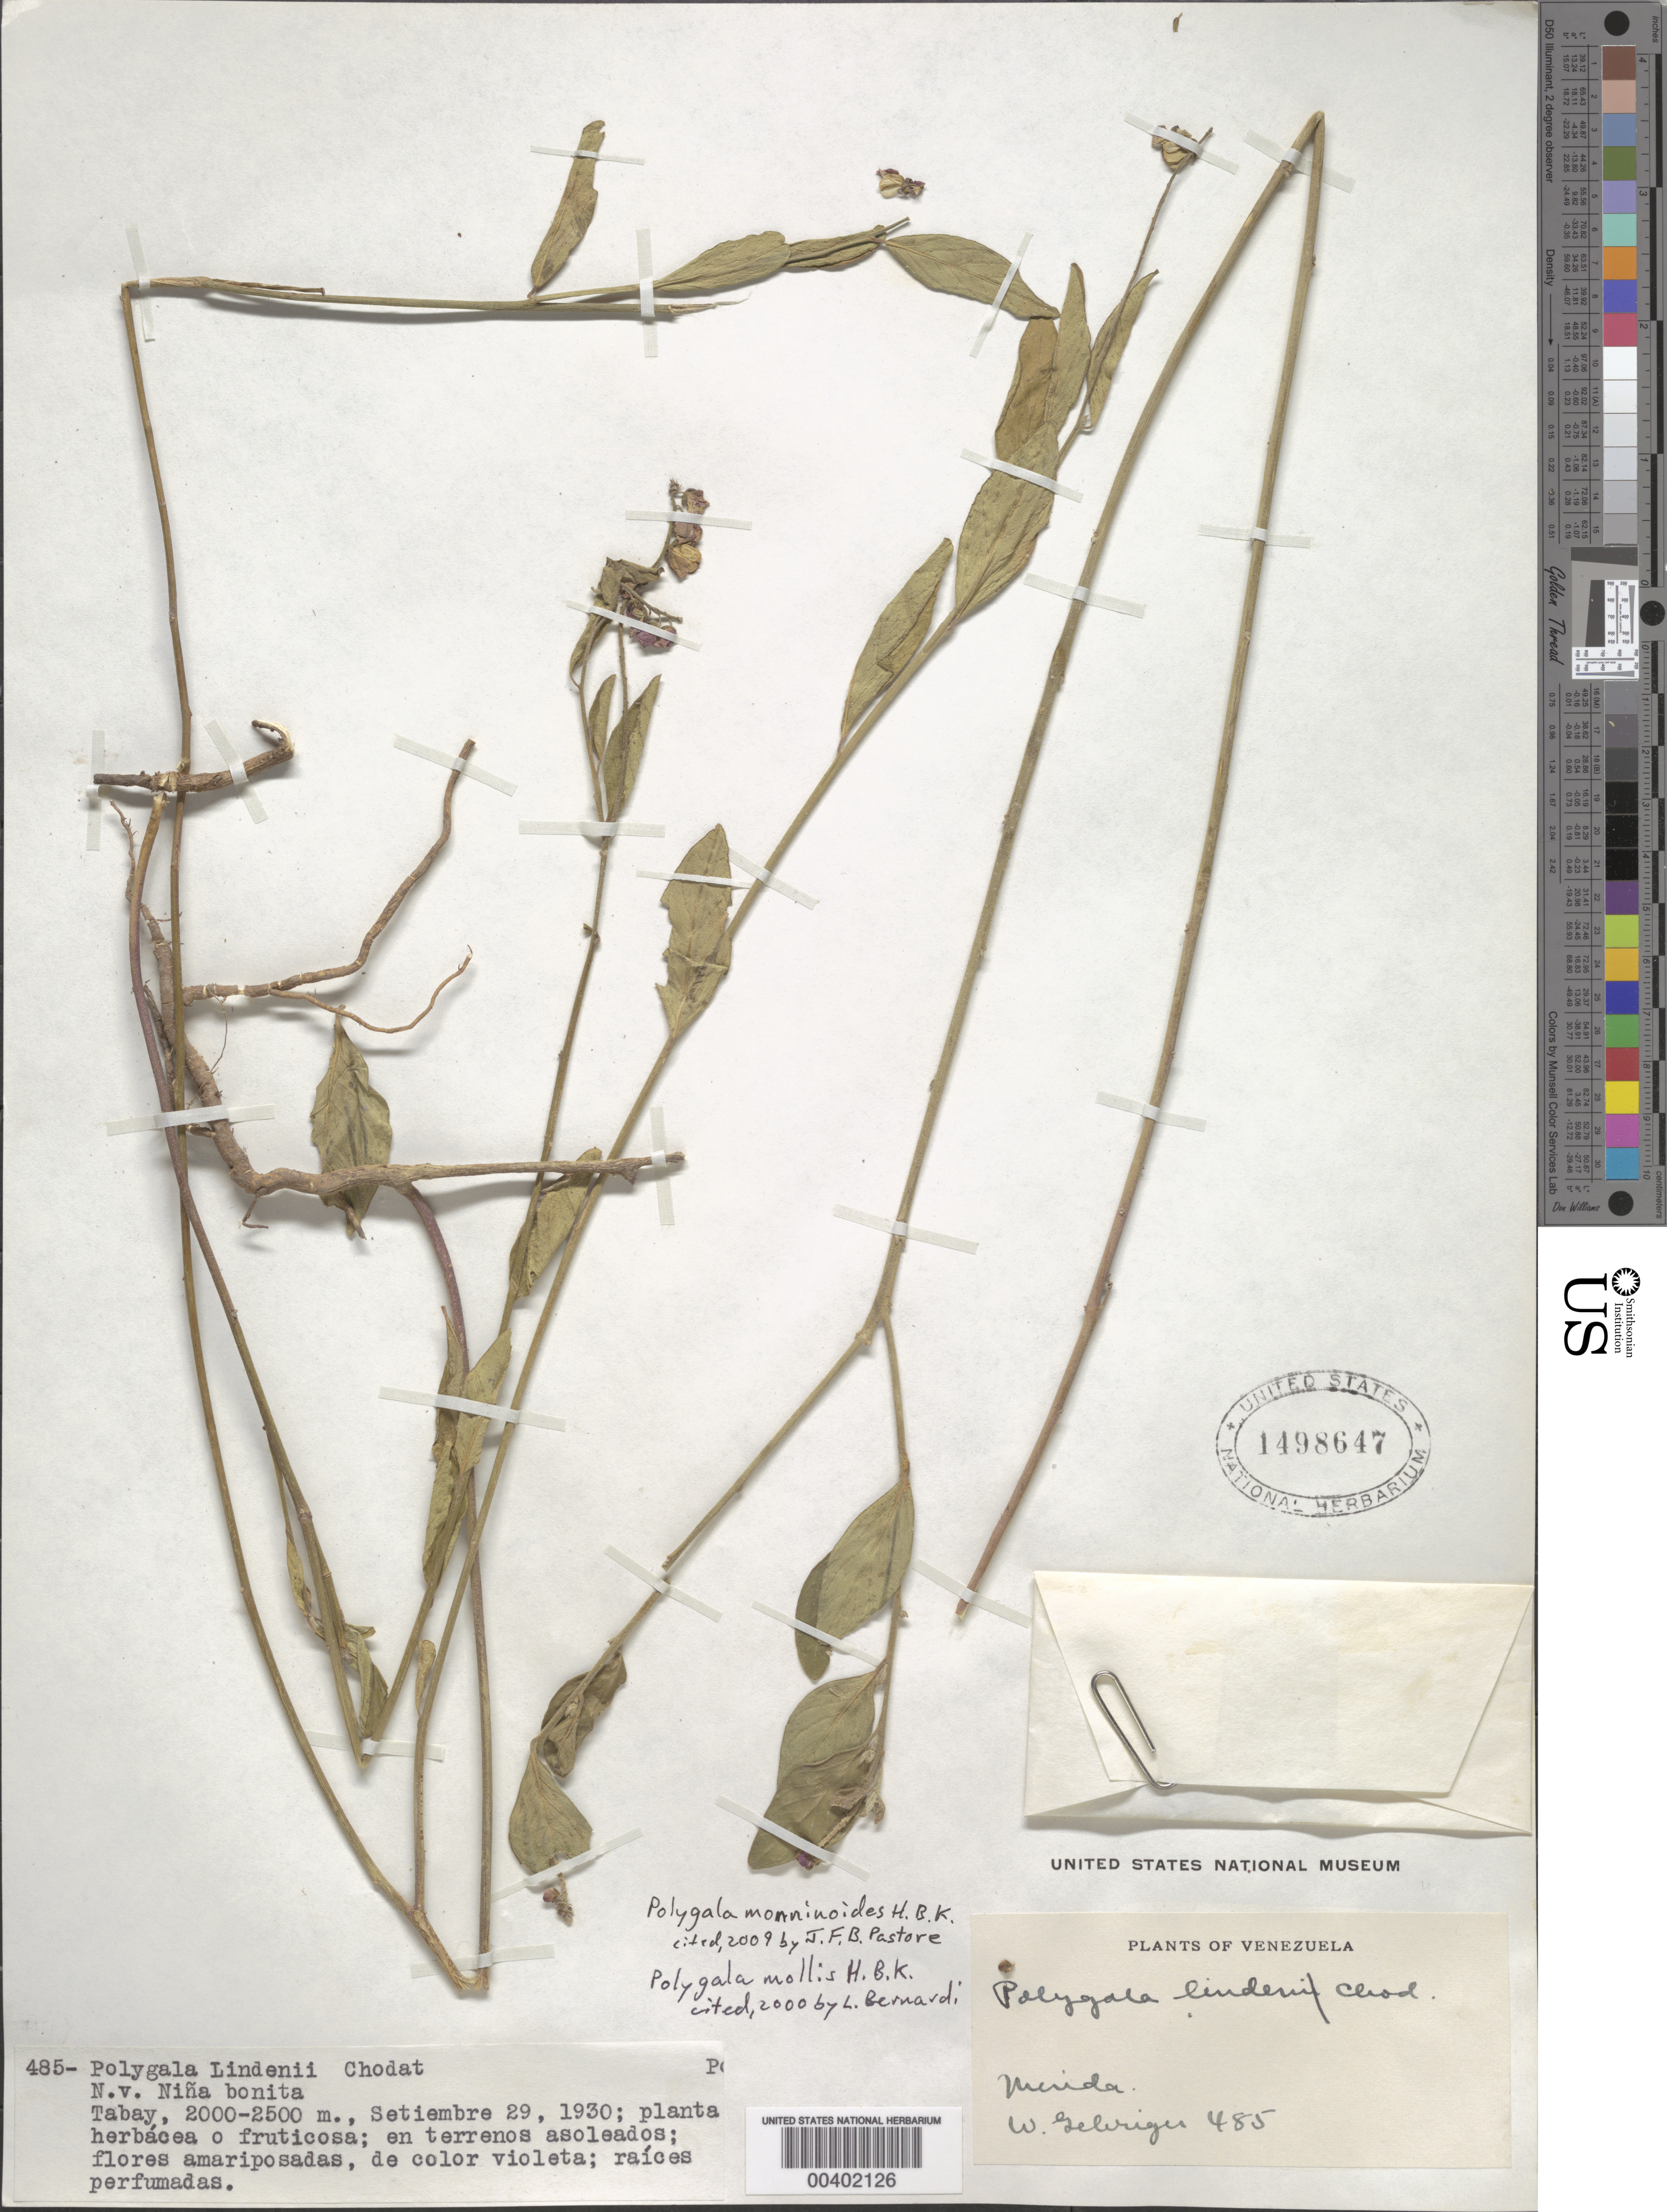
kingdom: Plantae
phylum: Tracheophyta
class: Magnoliopsida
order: Fabales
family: Polygalaceae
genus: Asemeia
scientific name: Asemeia monninoides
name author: (Kunth) J.F.B. Pastore & J.R. Abbott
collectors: W. Gehriger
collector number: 485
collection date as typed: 29 Sep 1930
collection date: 1930-09-29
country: Venezuela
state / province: Mérida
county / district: Libertador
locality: Tabay Tabay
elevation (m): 2000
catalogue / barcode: US 1498647